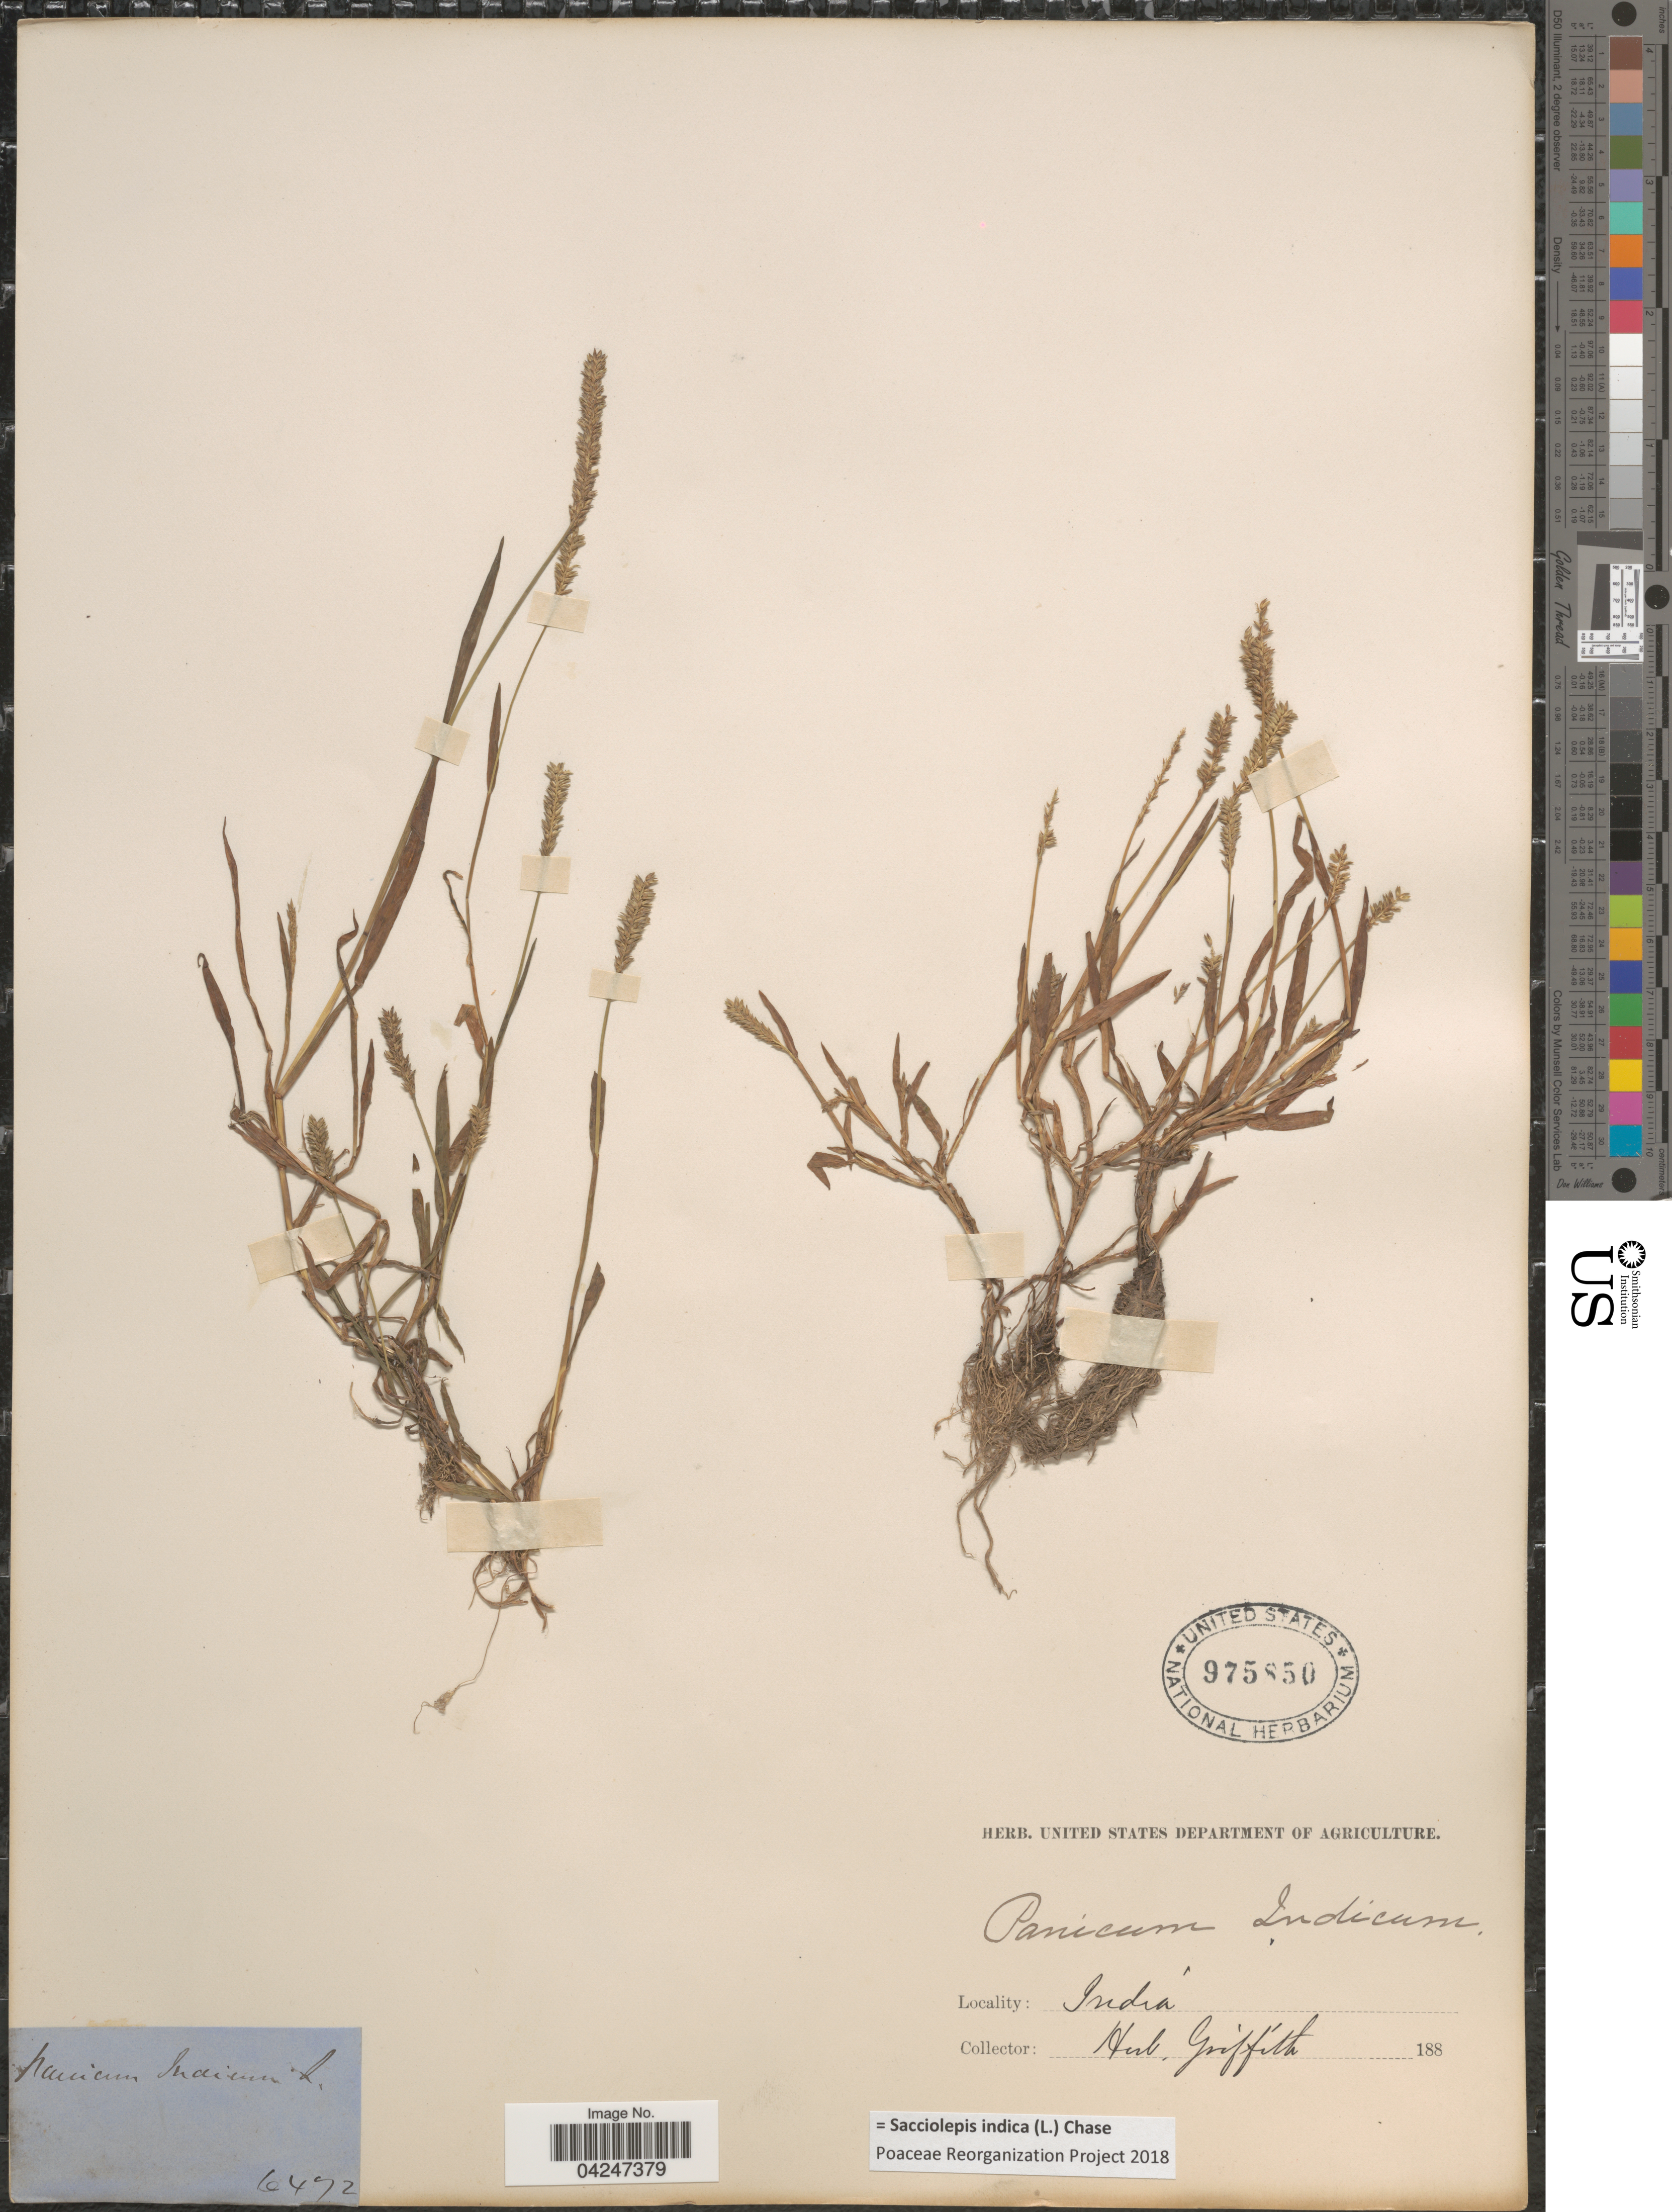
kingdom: Plantae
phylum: Tracheophyta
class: Liliopsida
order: Poales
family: Poaceae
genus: Sacciolepis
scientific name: Sacciolepis indica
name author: (L.) Chase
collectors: ex herb. Griffith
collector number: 6472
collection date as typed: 188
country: India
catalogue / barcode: US 975850